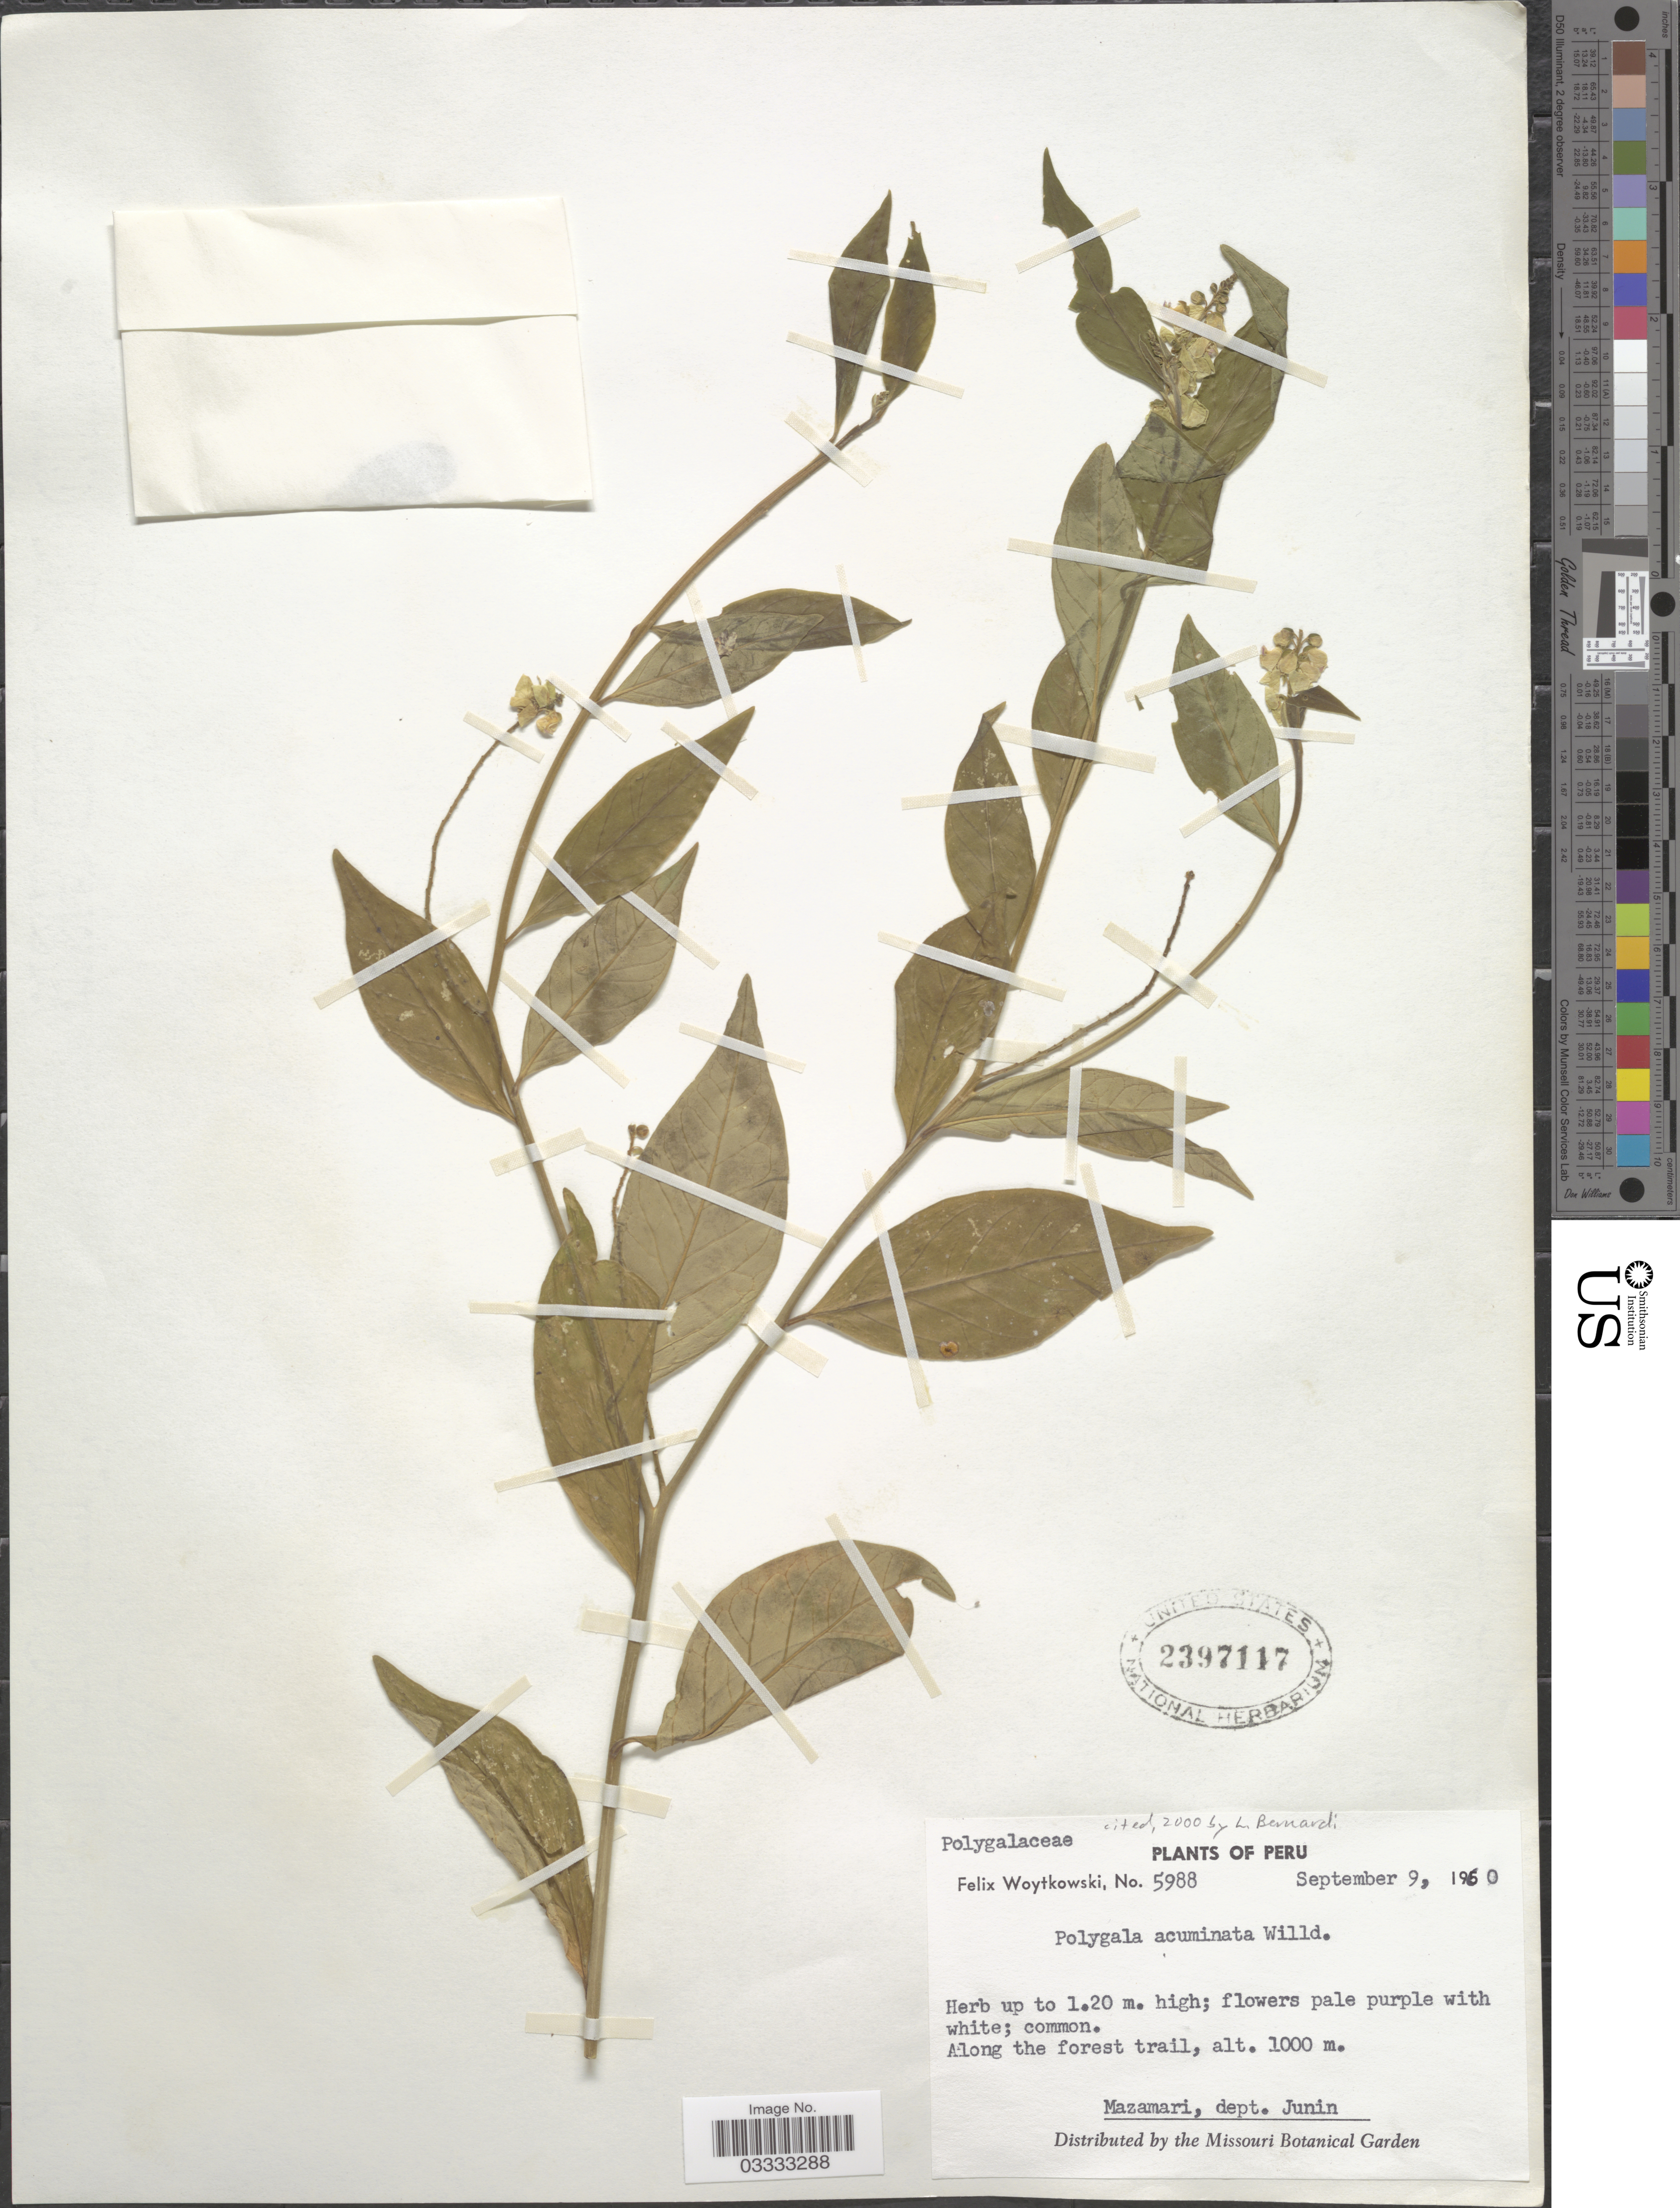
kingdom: Plantae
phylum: Tracheophyta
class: Magnoliopsida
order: Fabales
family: Polygalaceae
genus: Asemeia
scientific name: Asemeia acuminata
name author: (Willd.) J.F.B. Pastore & J.R. Abbott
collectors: F. Woytkowski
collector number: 5988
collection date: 1960-09-09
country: Peru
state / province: Junín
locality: Mazamari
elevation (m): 1000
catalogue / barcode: US 2397117